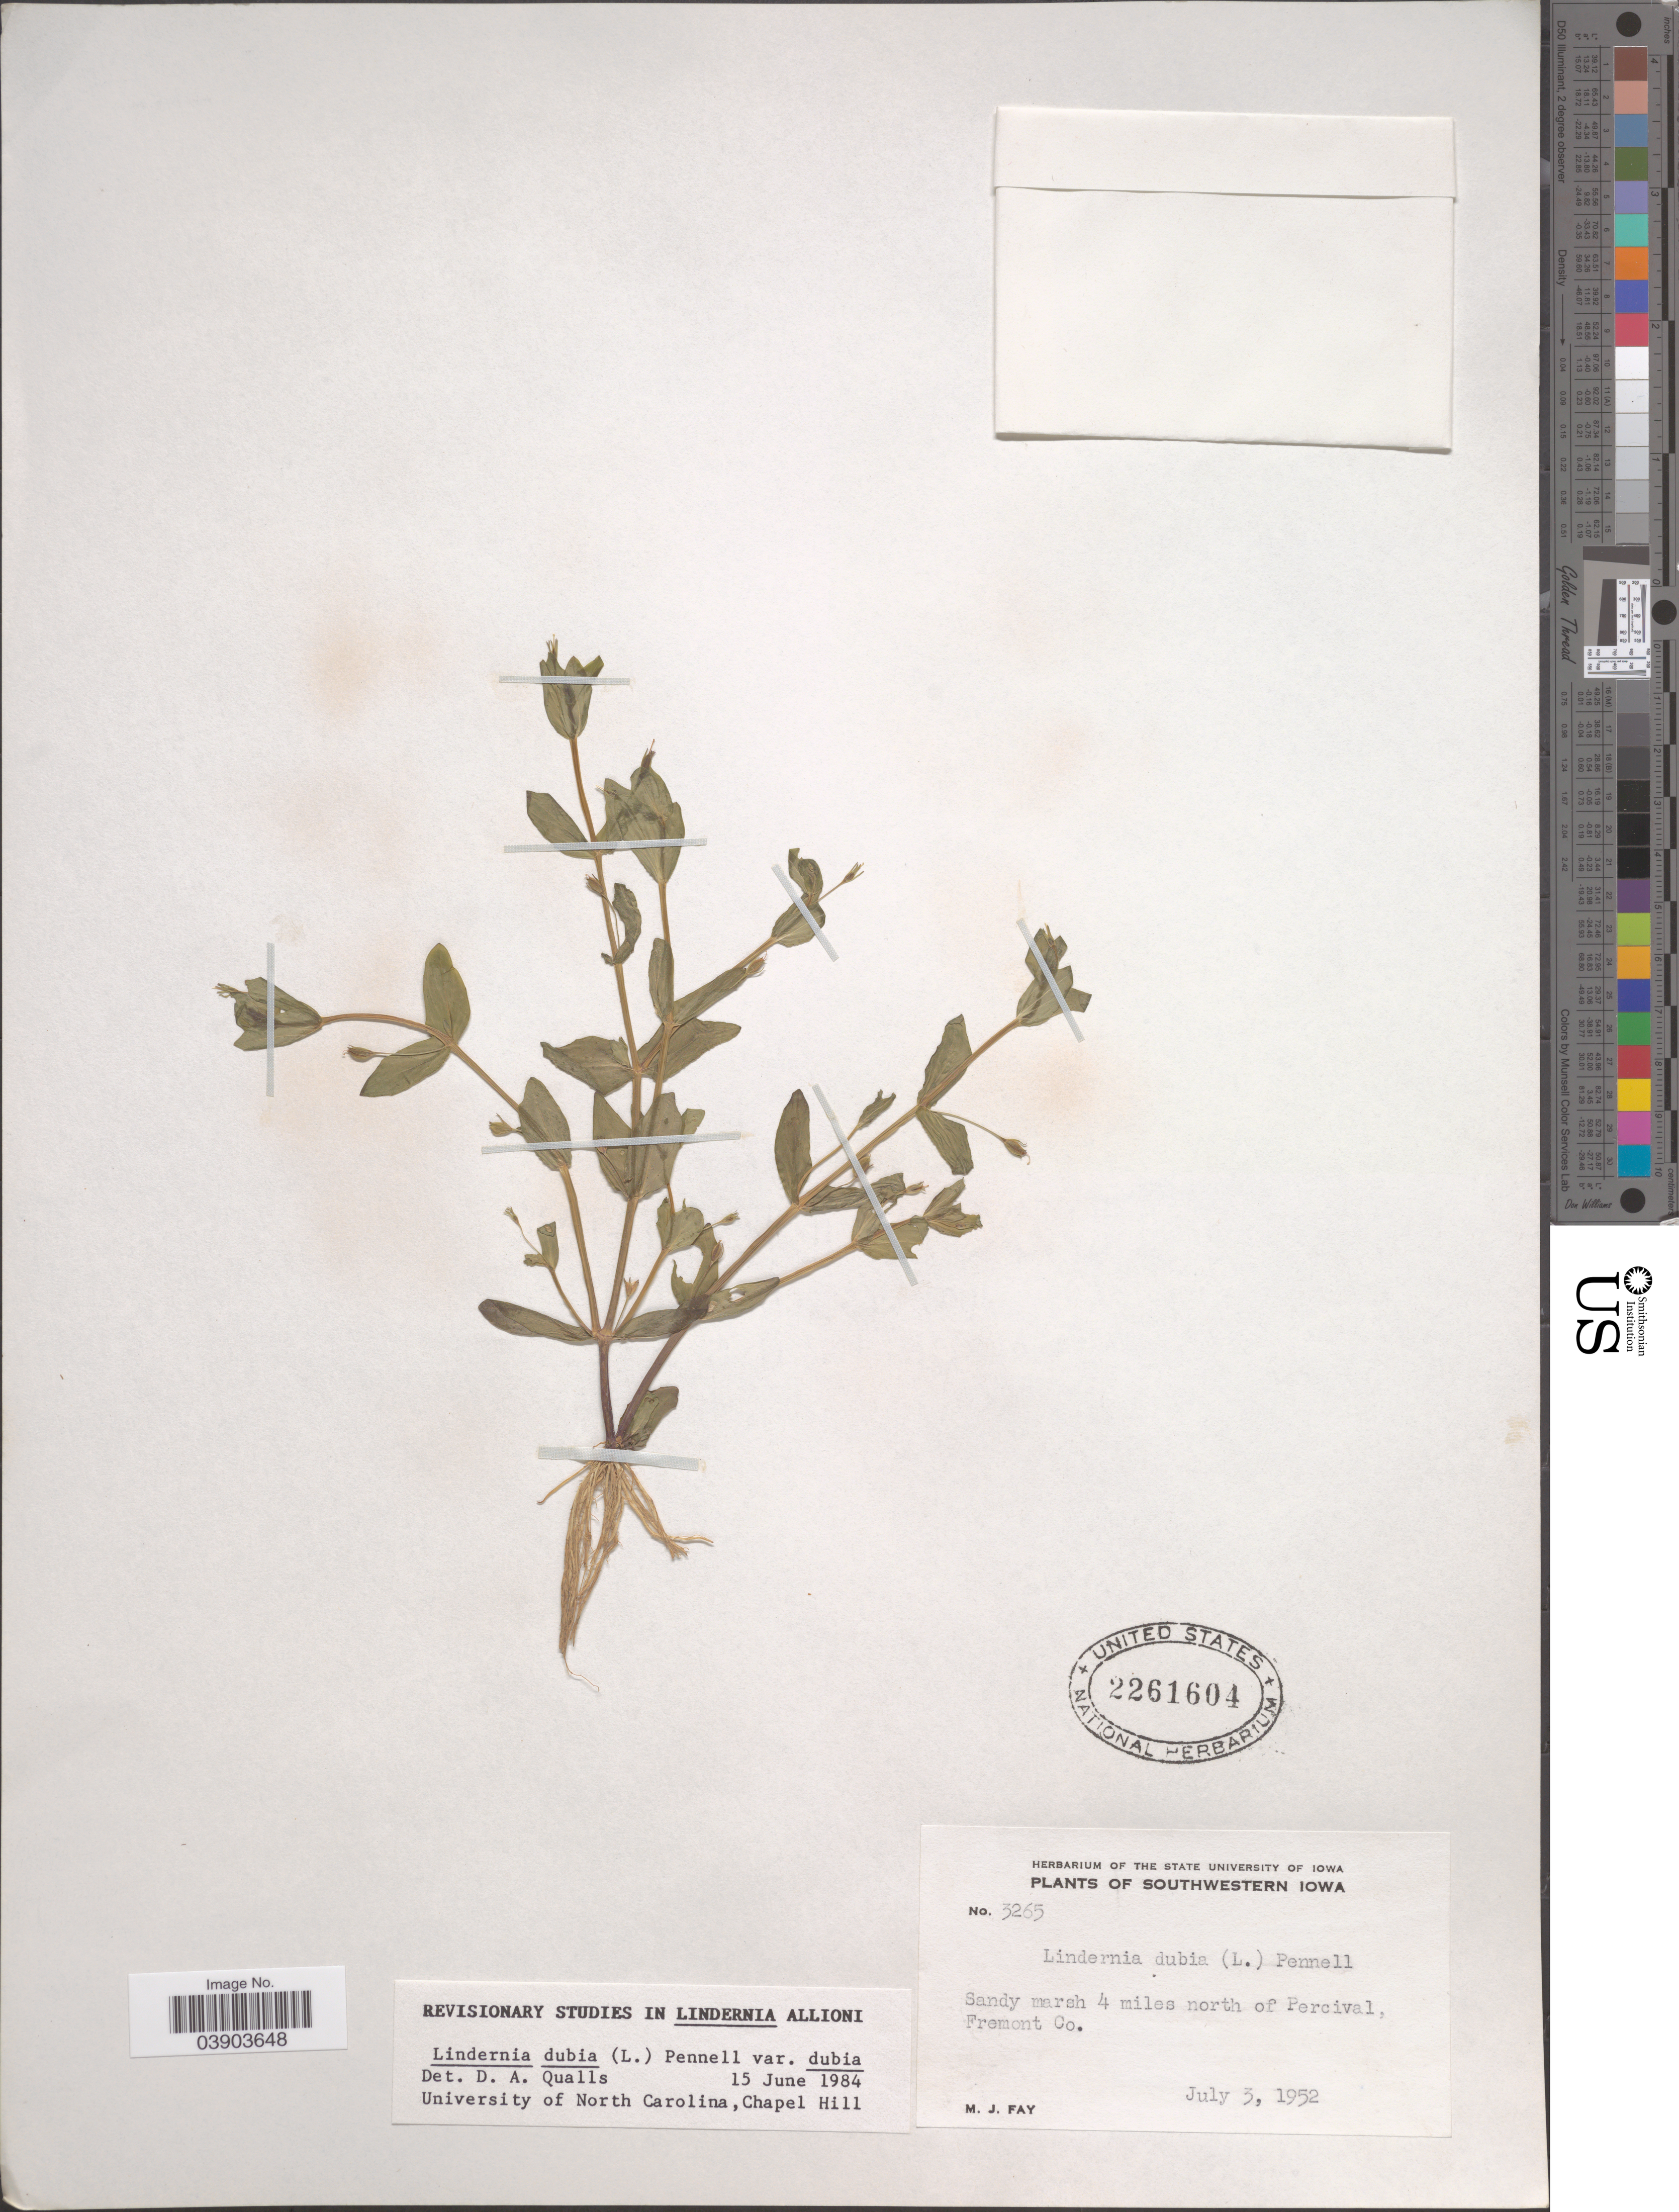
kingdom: Plantae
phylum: Tracheophyta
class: Magnoliopsida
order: Lamiales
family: Linderniaceae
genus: Lindernia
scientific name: Lindernia dubia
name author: (L.) Pennell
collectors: M. Fay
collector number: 3265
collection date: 1952-07-03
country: United States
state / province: Iowa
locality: Southwestern Iowa. 4 miles north of Percival, Fremont Co.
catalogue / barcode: US 2261604